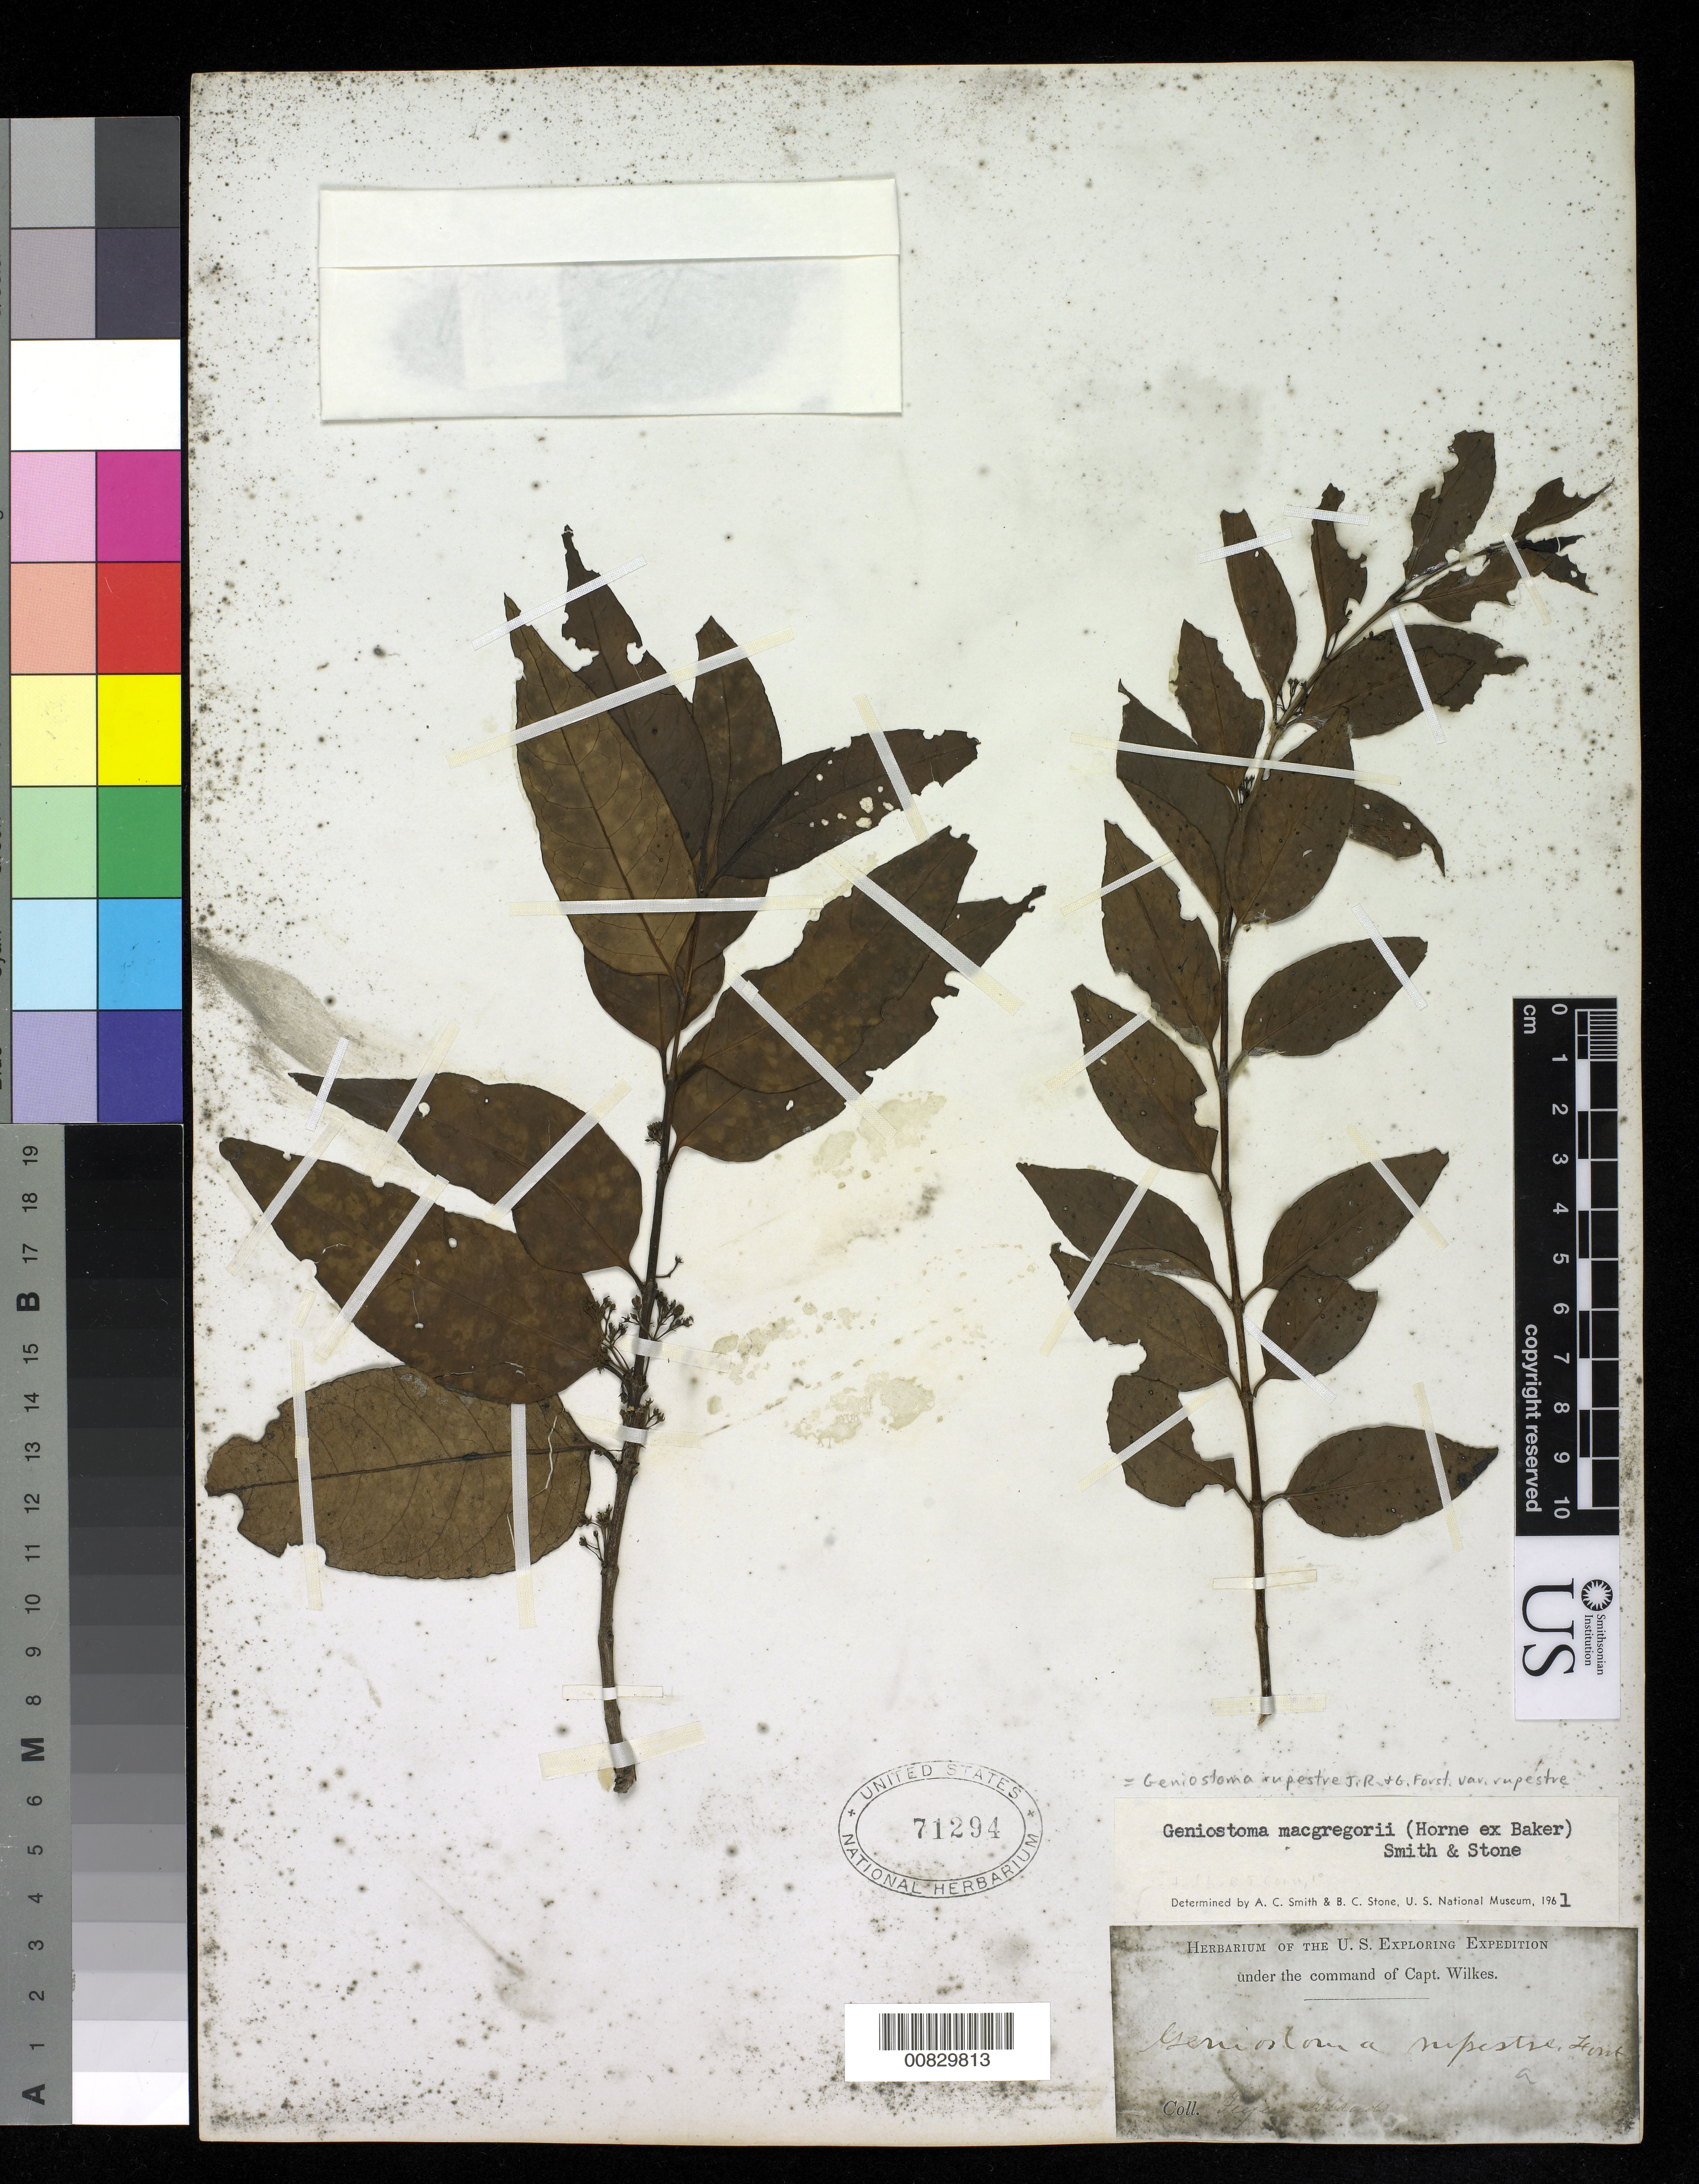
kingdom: Plantae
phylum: Tracheophyta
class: Magnoliopsida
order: Gentianales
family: Loganiaceae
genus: Geniostoma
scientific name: Geniostoma rupestre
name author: J.R. Forst. & G. Forst.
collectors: Wilkes Explor. Exped.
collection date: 1838/1842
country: Fiji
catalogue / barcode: US 71924